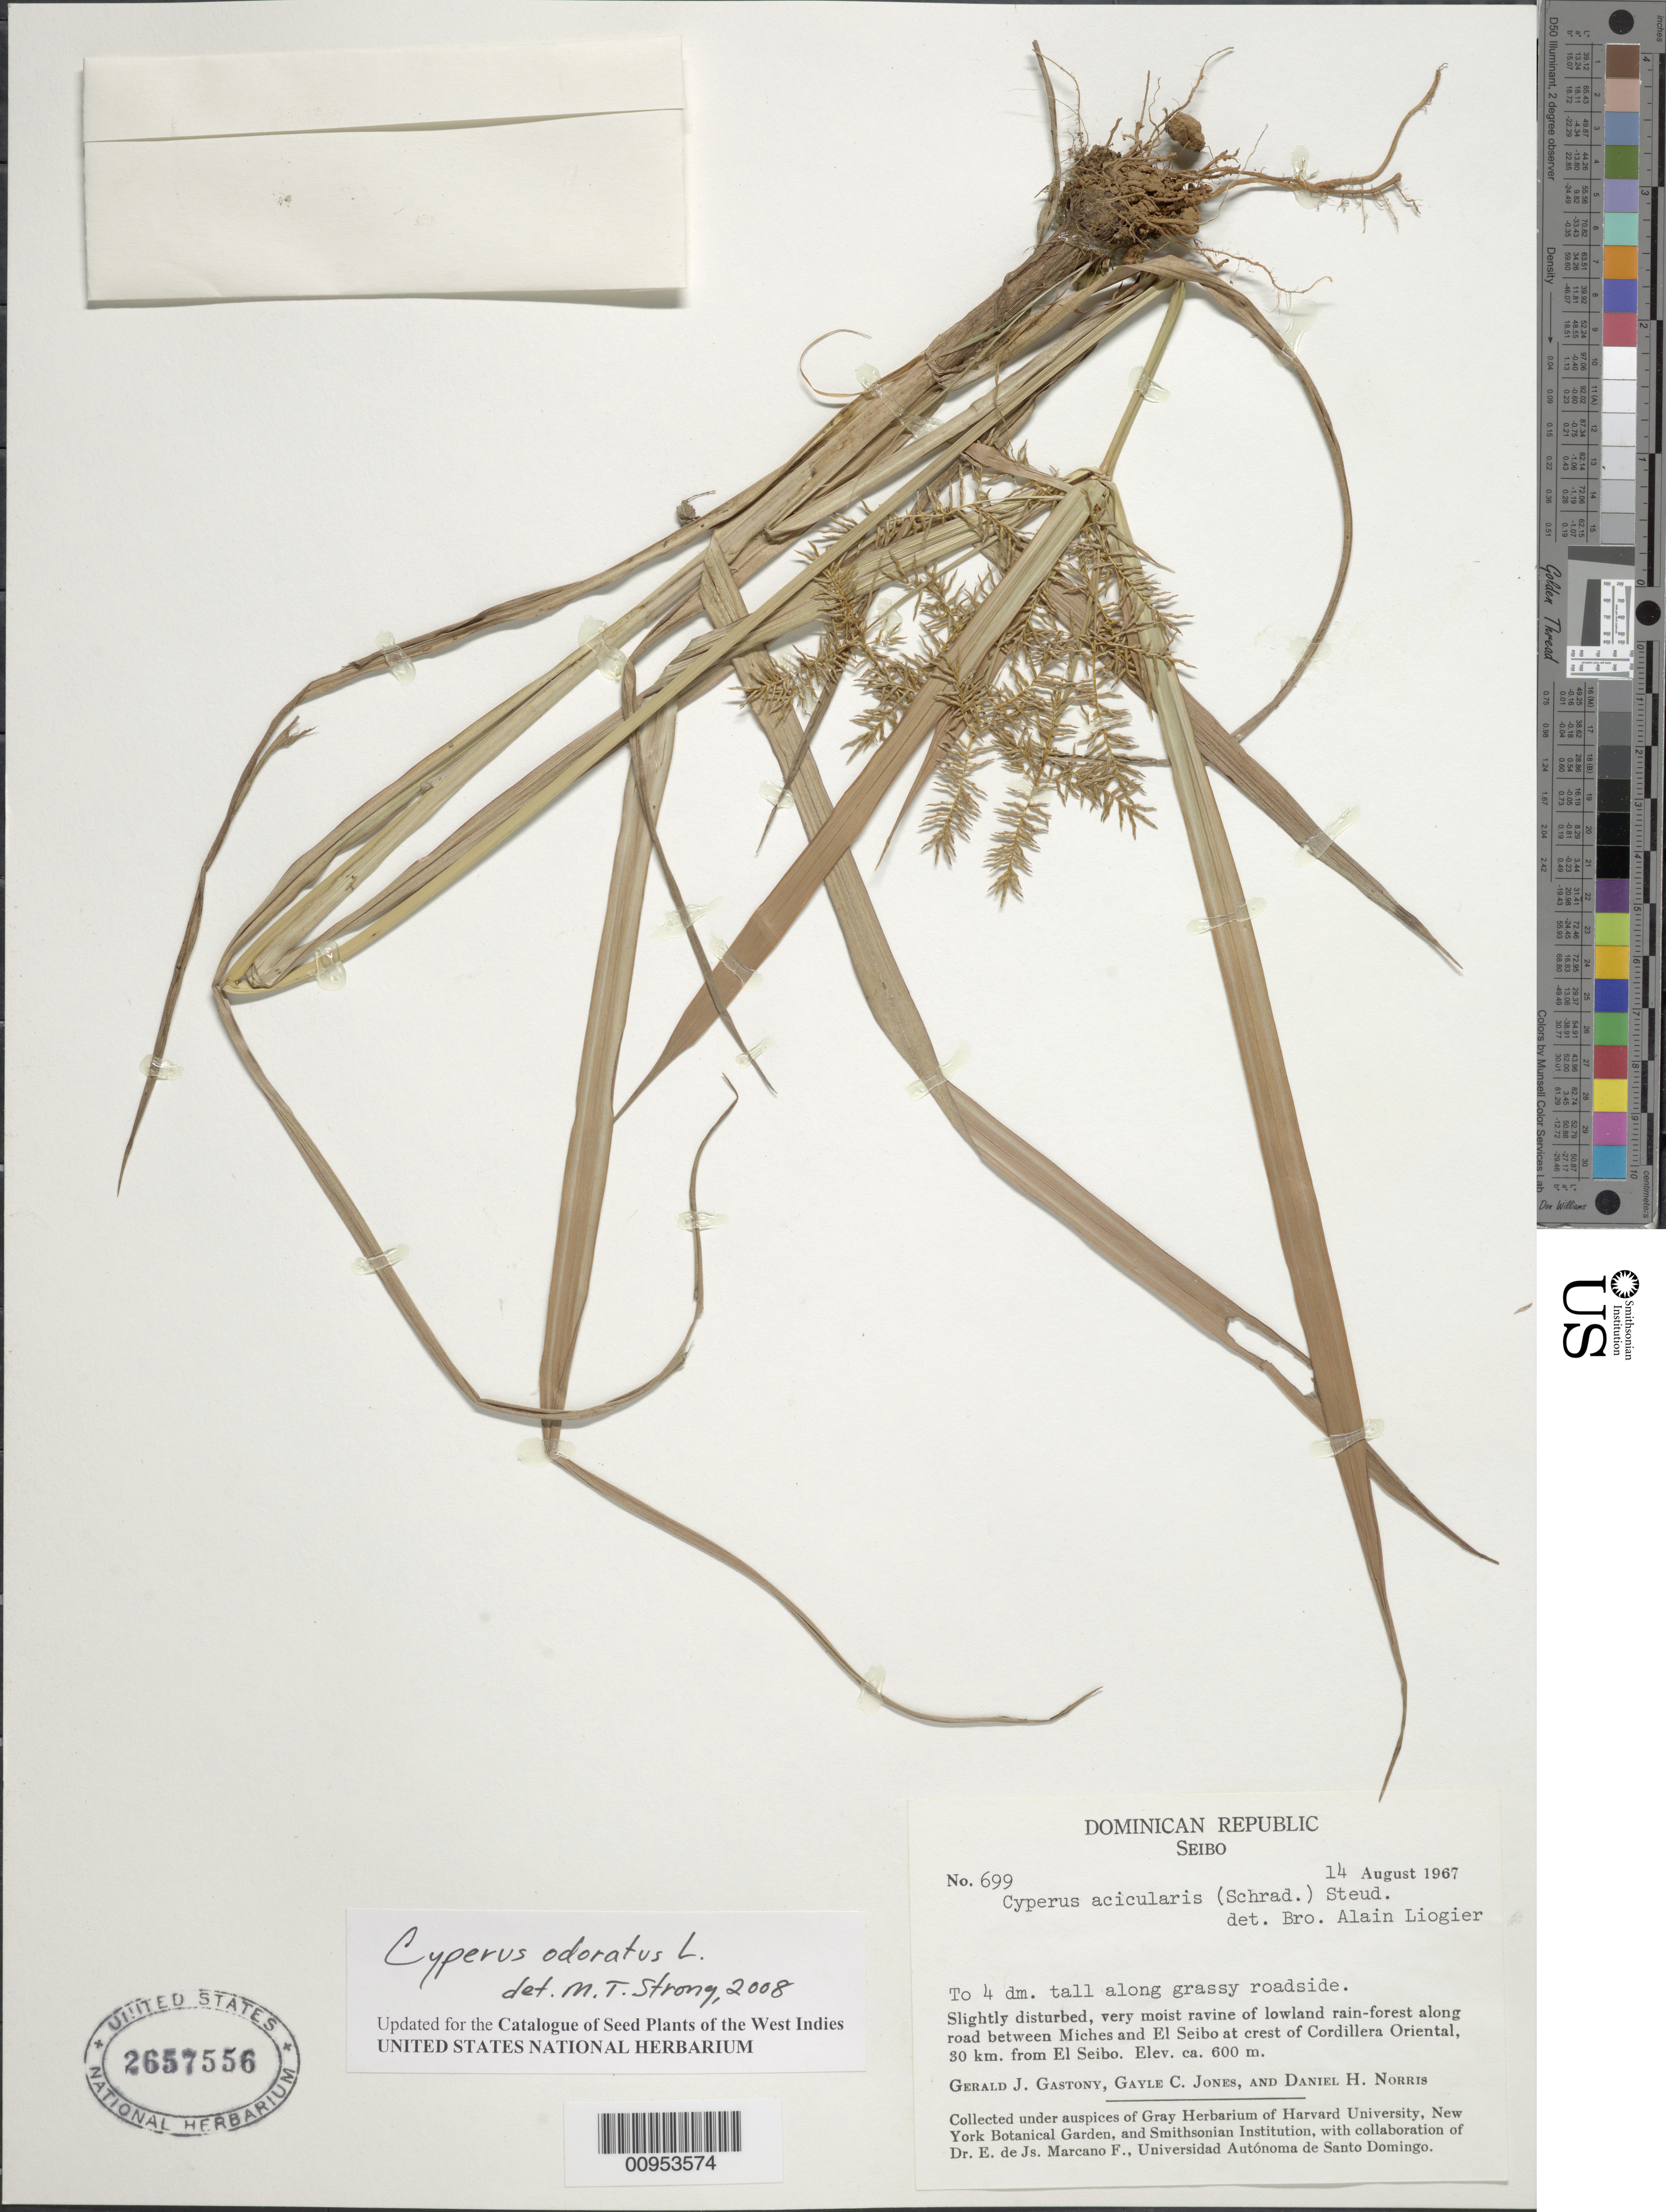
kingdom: Plantae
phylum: Tracheophyta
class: Liliopsida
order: Poales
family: Cyperaceae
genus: Cyperus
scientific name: Cyperus odoratus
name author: L.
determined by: Strong, M. T., (US), Smithsonian Institution - National Museum of Natural History (UNITED STATES)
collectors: G. Gastony, G. C. Jones & D. H. Norris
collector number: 699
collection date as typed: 14 Aug 1967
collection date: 1967-08-14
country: Dominican Republic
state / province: El Seibo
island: Hispaniola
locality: Rain-forest along road between Miches and El Seibo at crest of Cordillera Orienta, 30 km, from El Seibo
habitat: Along grassy roadside in slightly disturbed, very moist ravine of lowland rain-forest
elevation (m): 600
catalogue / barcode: US 2657556